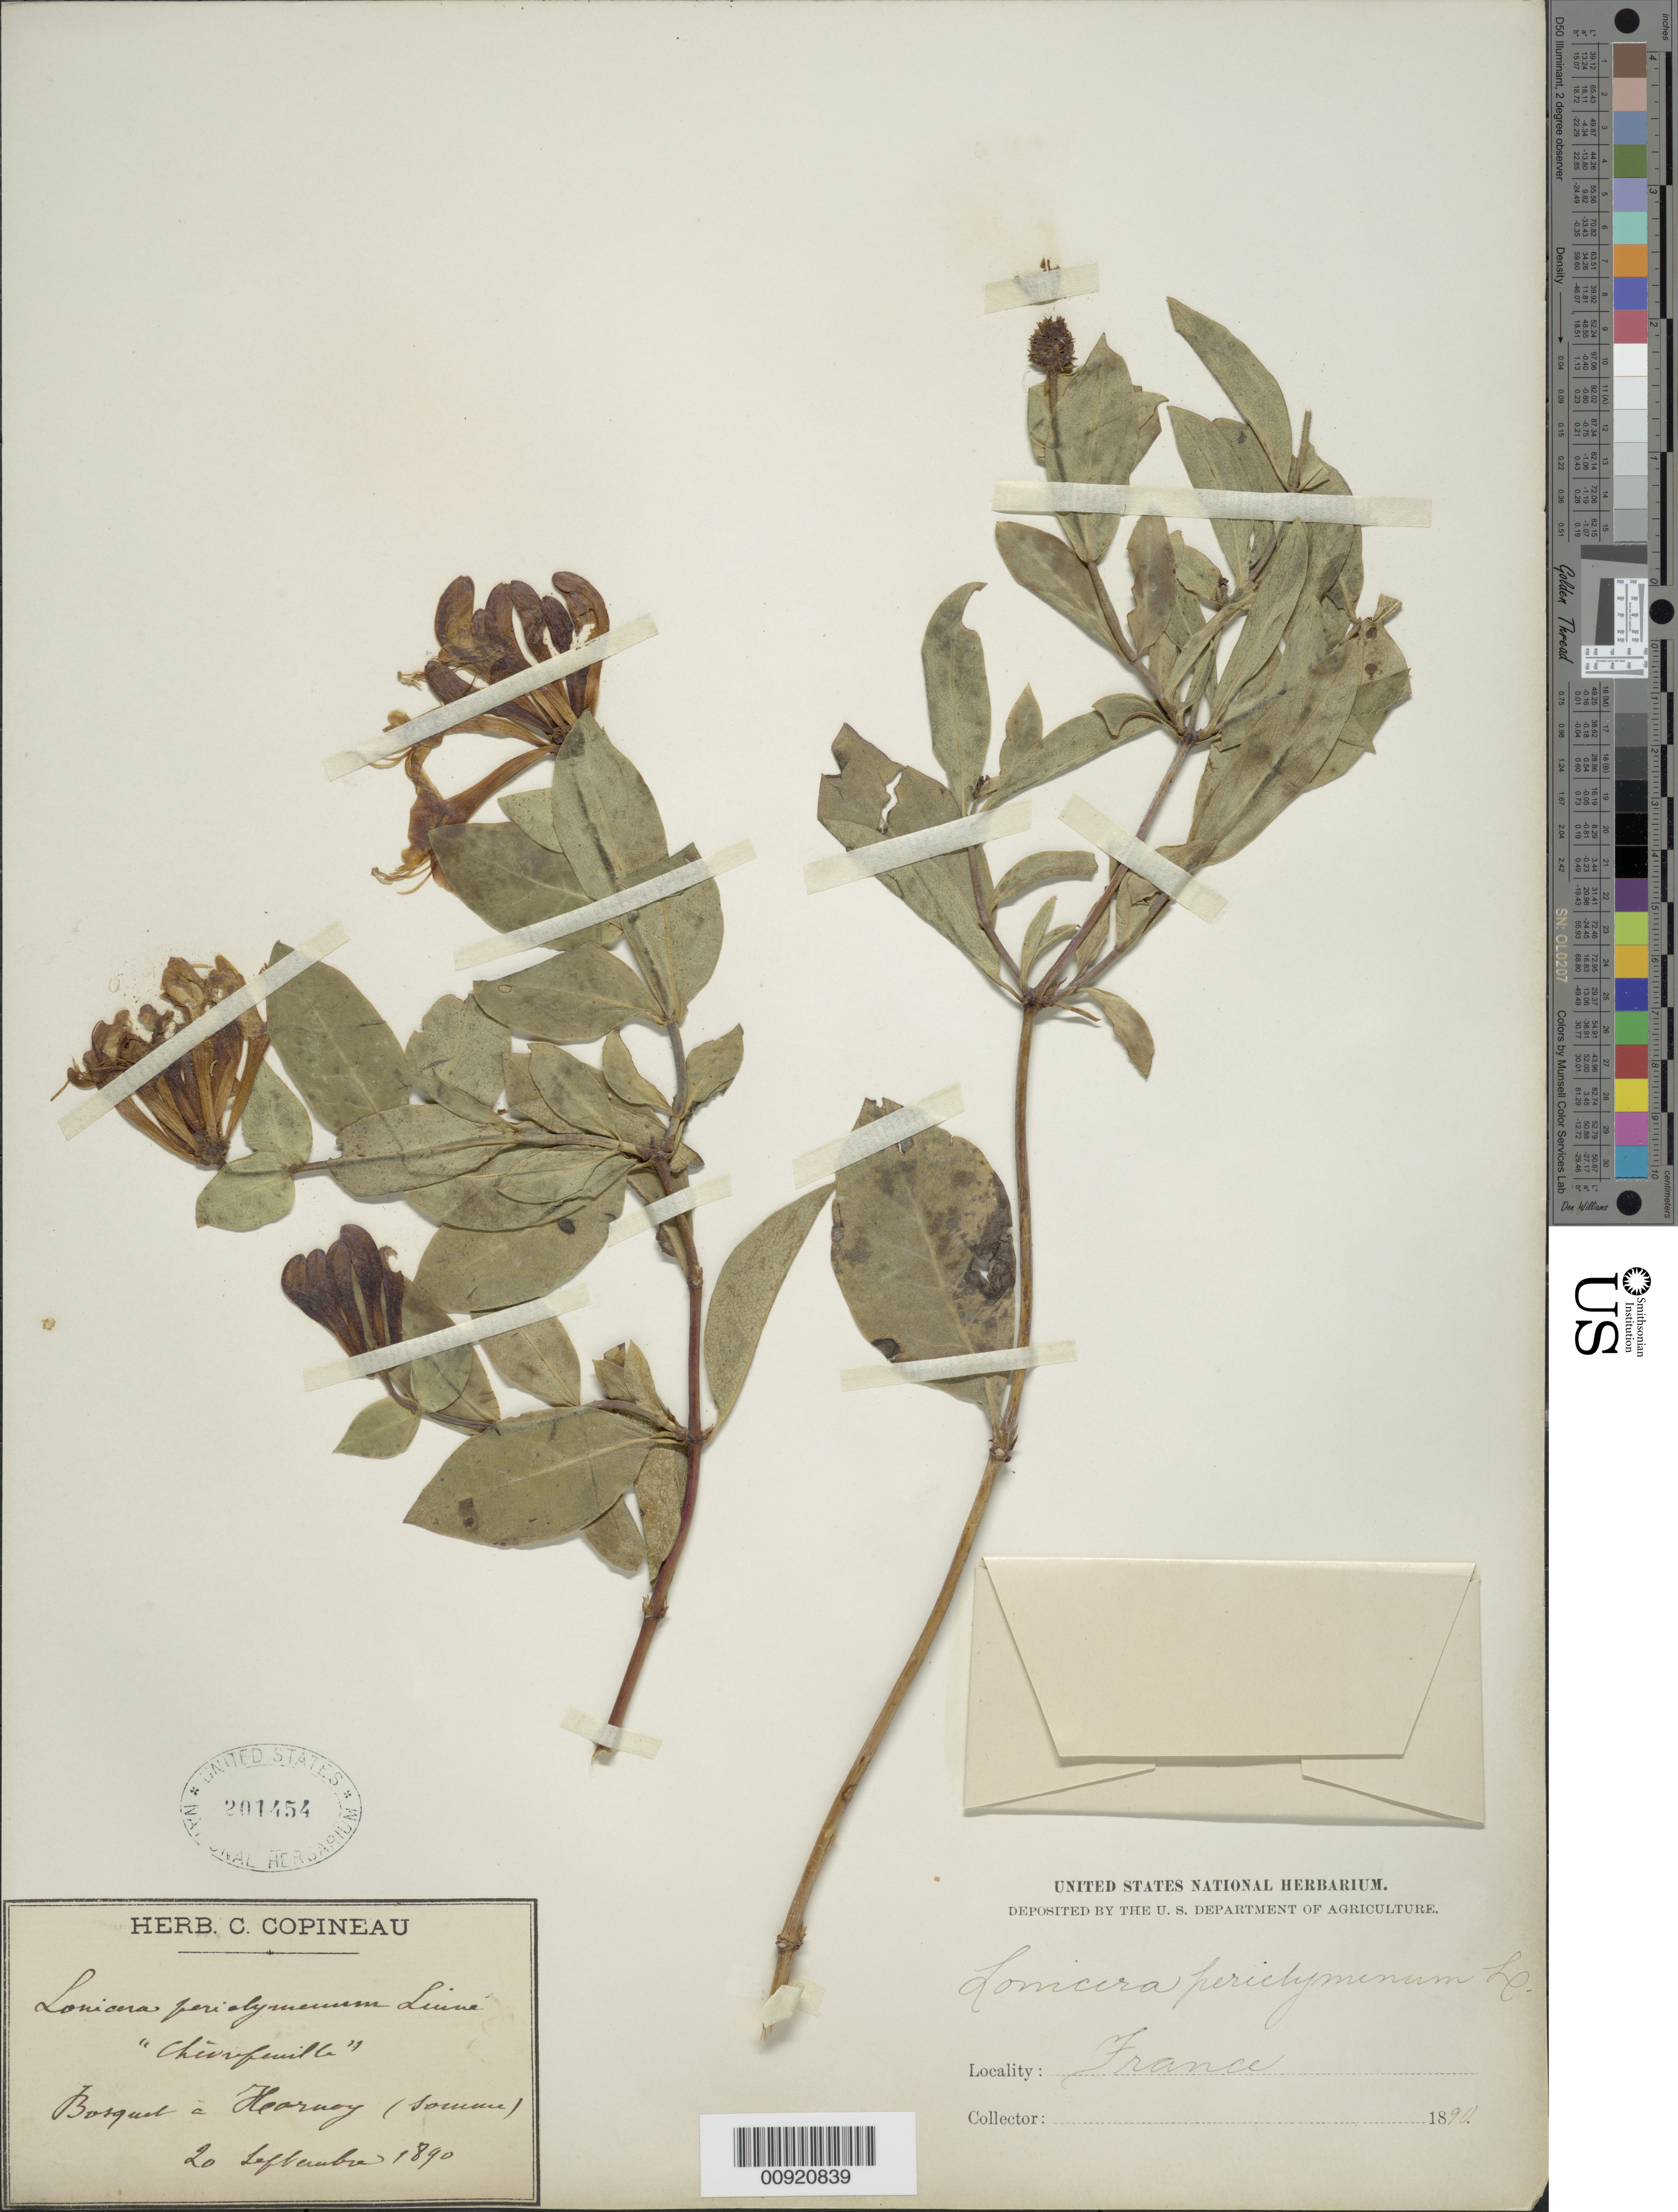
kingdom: Plantae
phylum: Tracheophyta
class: Magnoliopsida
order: Dipsacales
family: Caprifoliaceae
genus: Lonicera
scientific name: Lonicera periclymenum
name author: L.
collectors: C. Copineau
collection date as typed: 20 Sep 1890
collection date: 1890-09-20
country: France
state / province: Hauts-de-France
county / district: Somme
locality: Bosquel c []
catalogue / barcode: US 201454